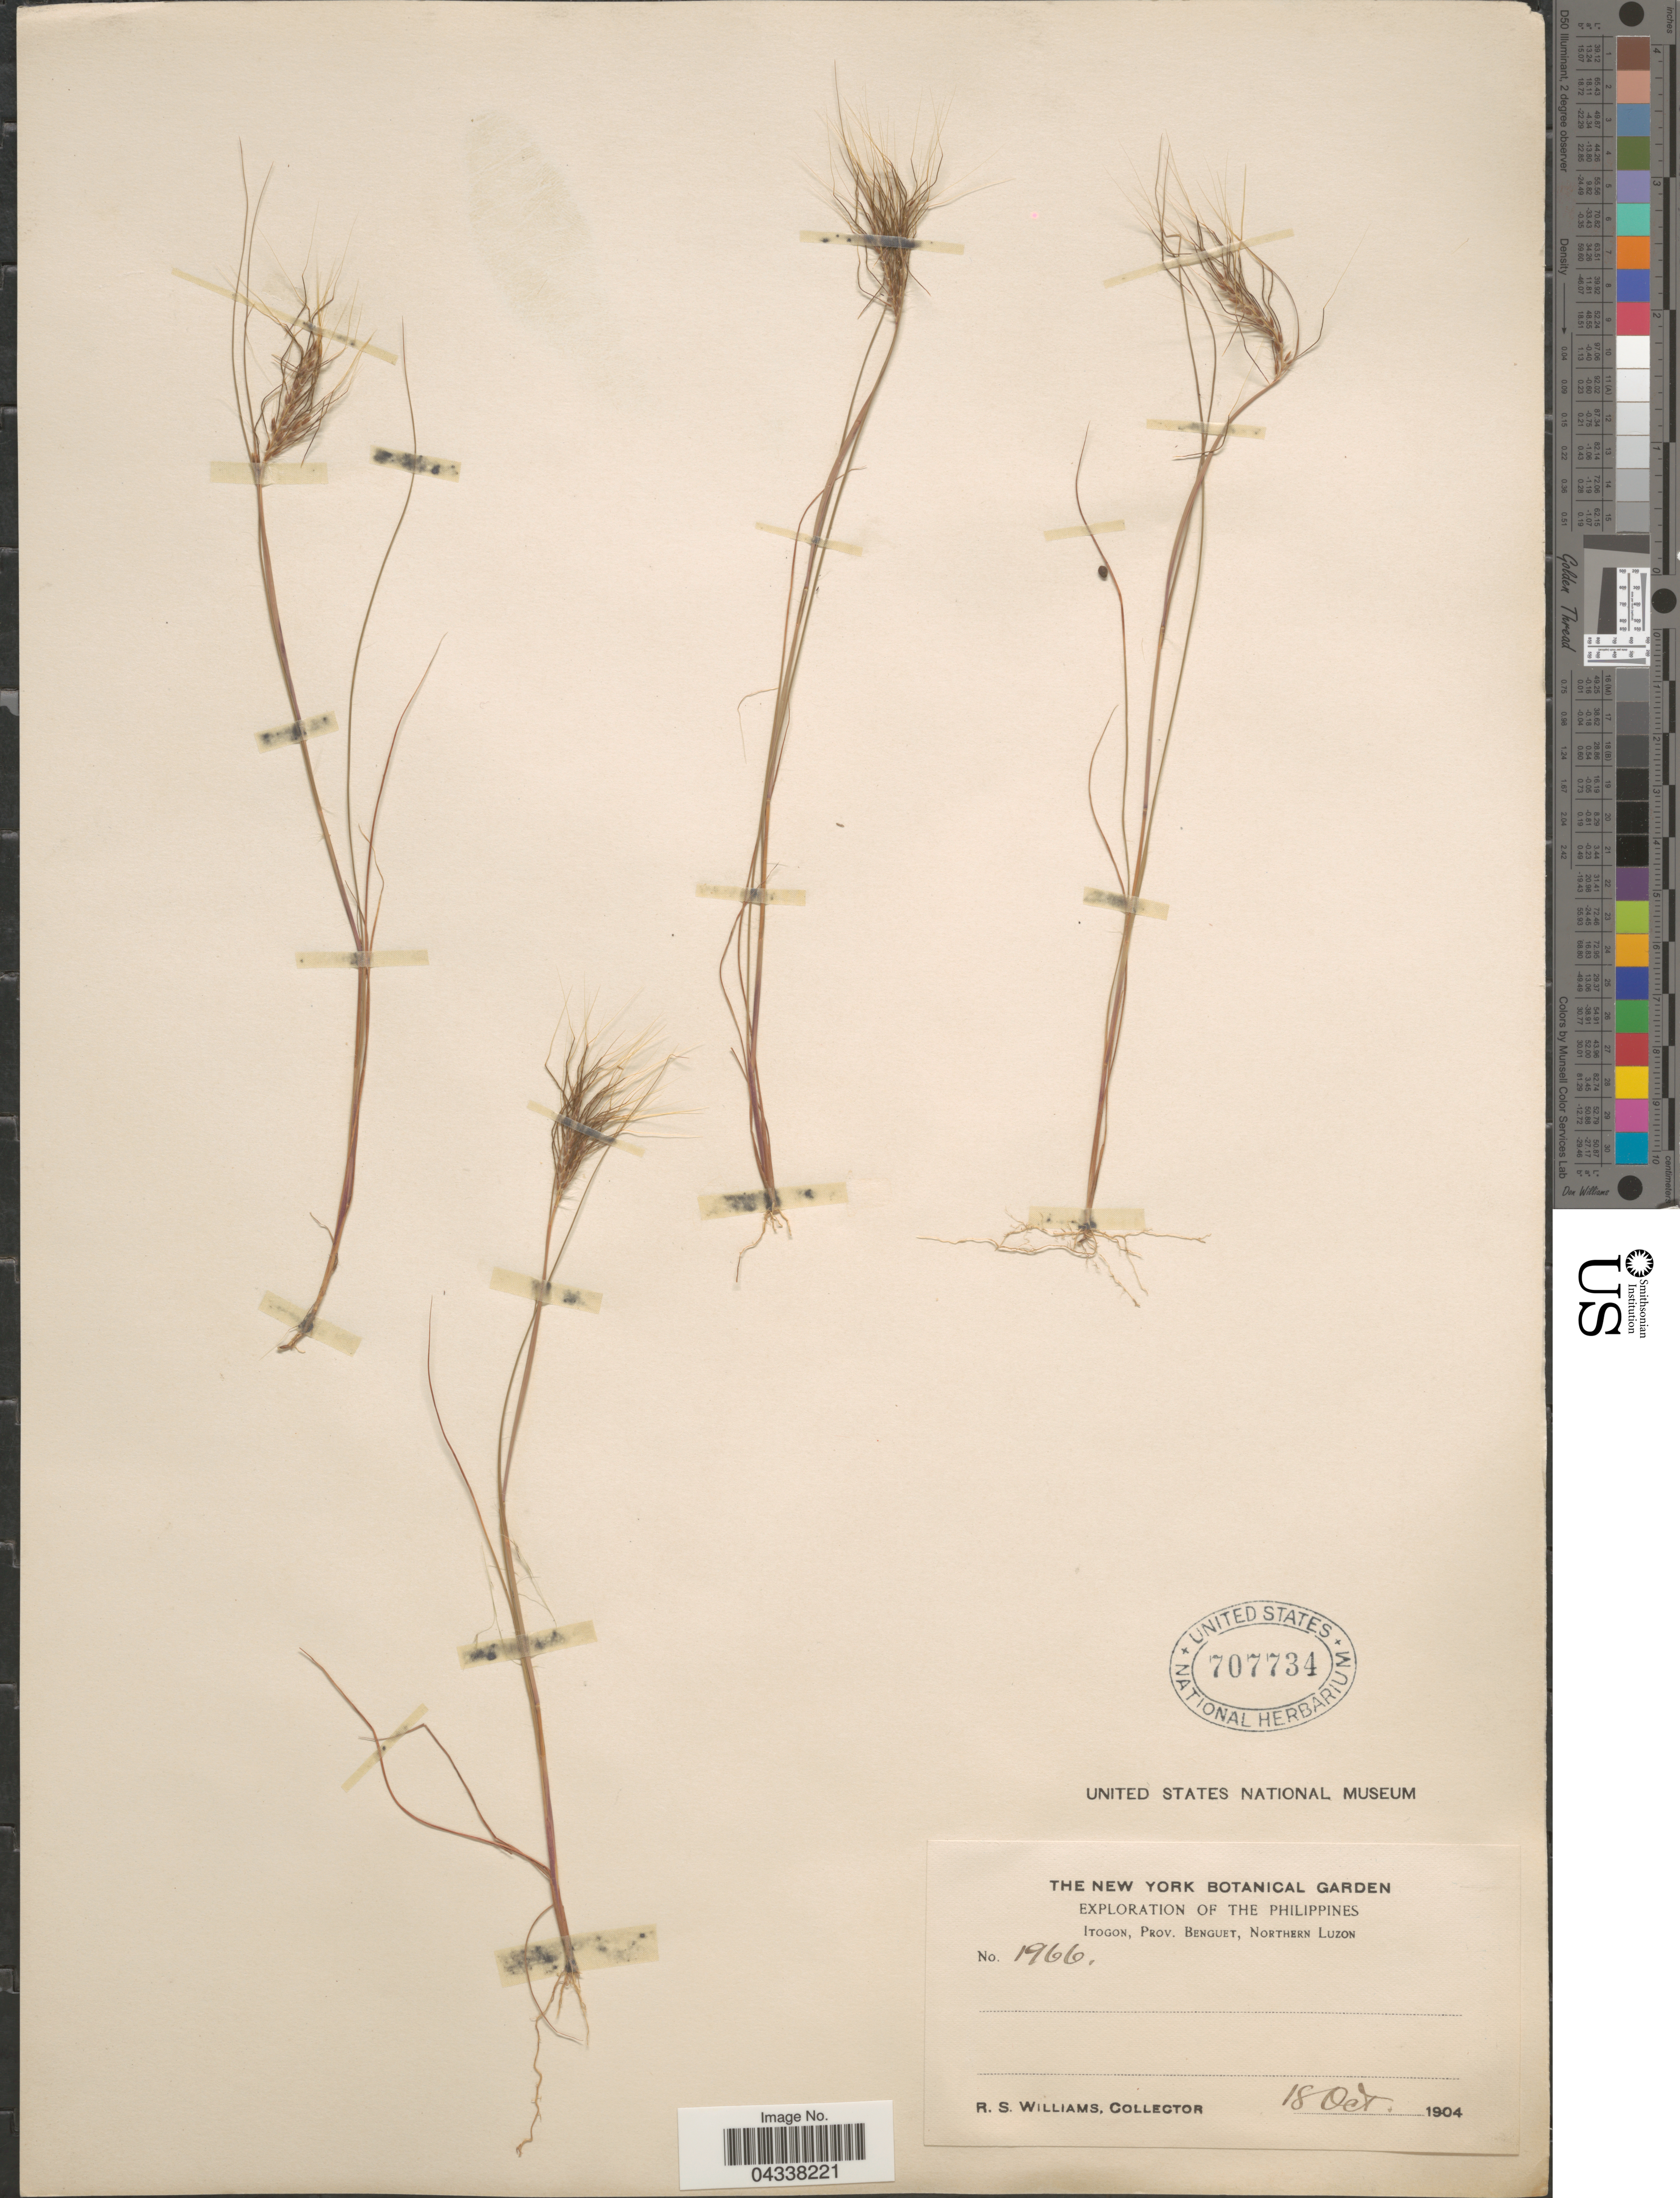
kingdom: Plantae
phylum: Tracheophyta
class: Liliopsida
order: Poales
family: Poaceae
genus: Pseudopogonatherum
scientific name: Pseudopogonatherum contortum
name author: A. Camus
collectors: R. S. Williams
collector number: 1966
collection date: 1904-10-18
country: Philippines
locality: Exploration of the Philippines. Itogon, Prov. Benguet, Northern Luzon.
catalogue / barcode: US 707734